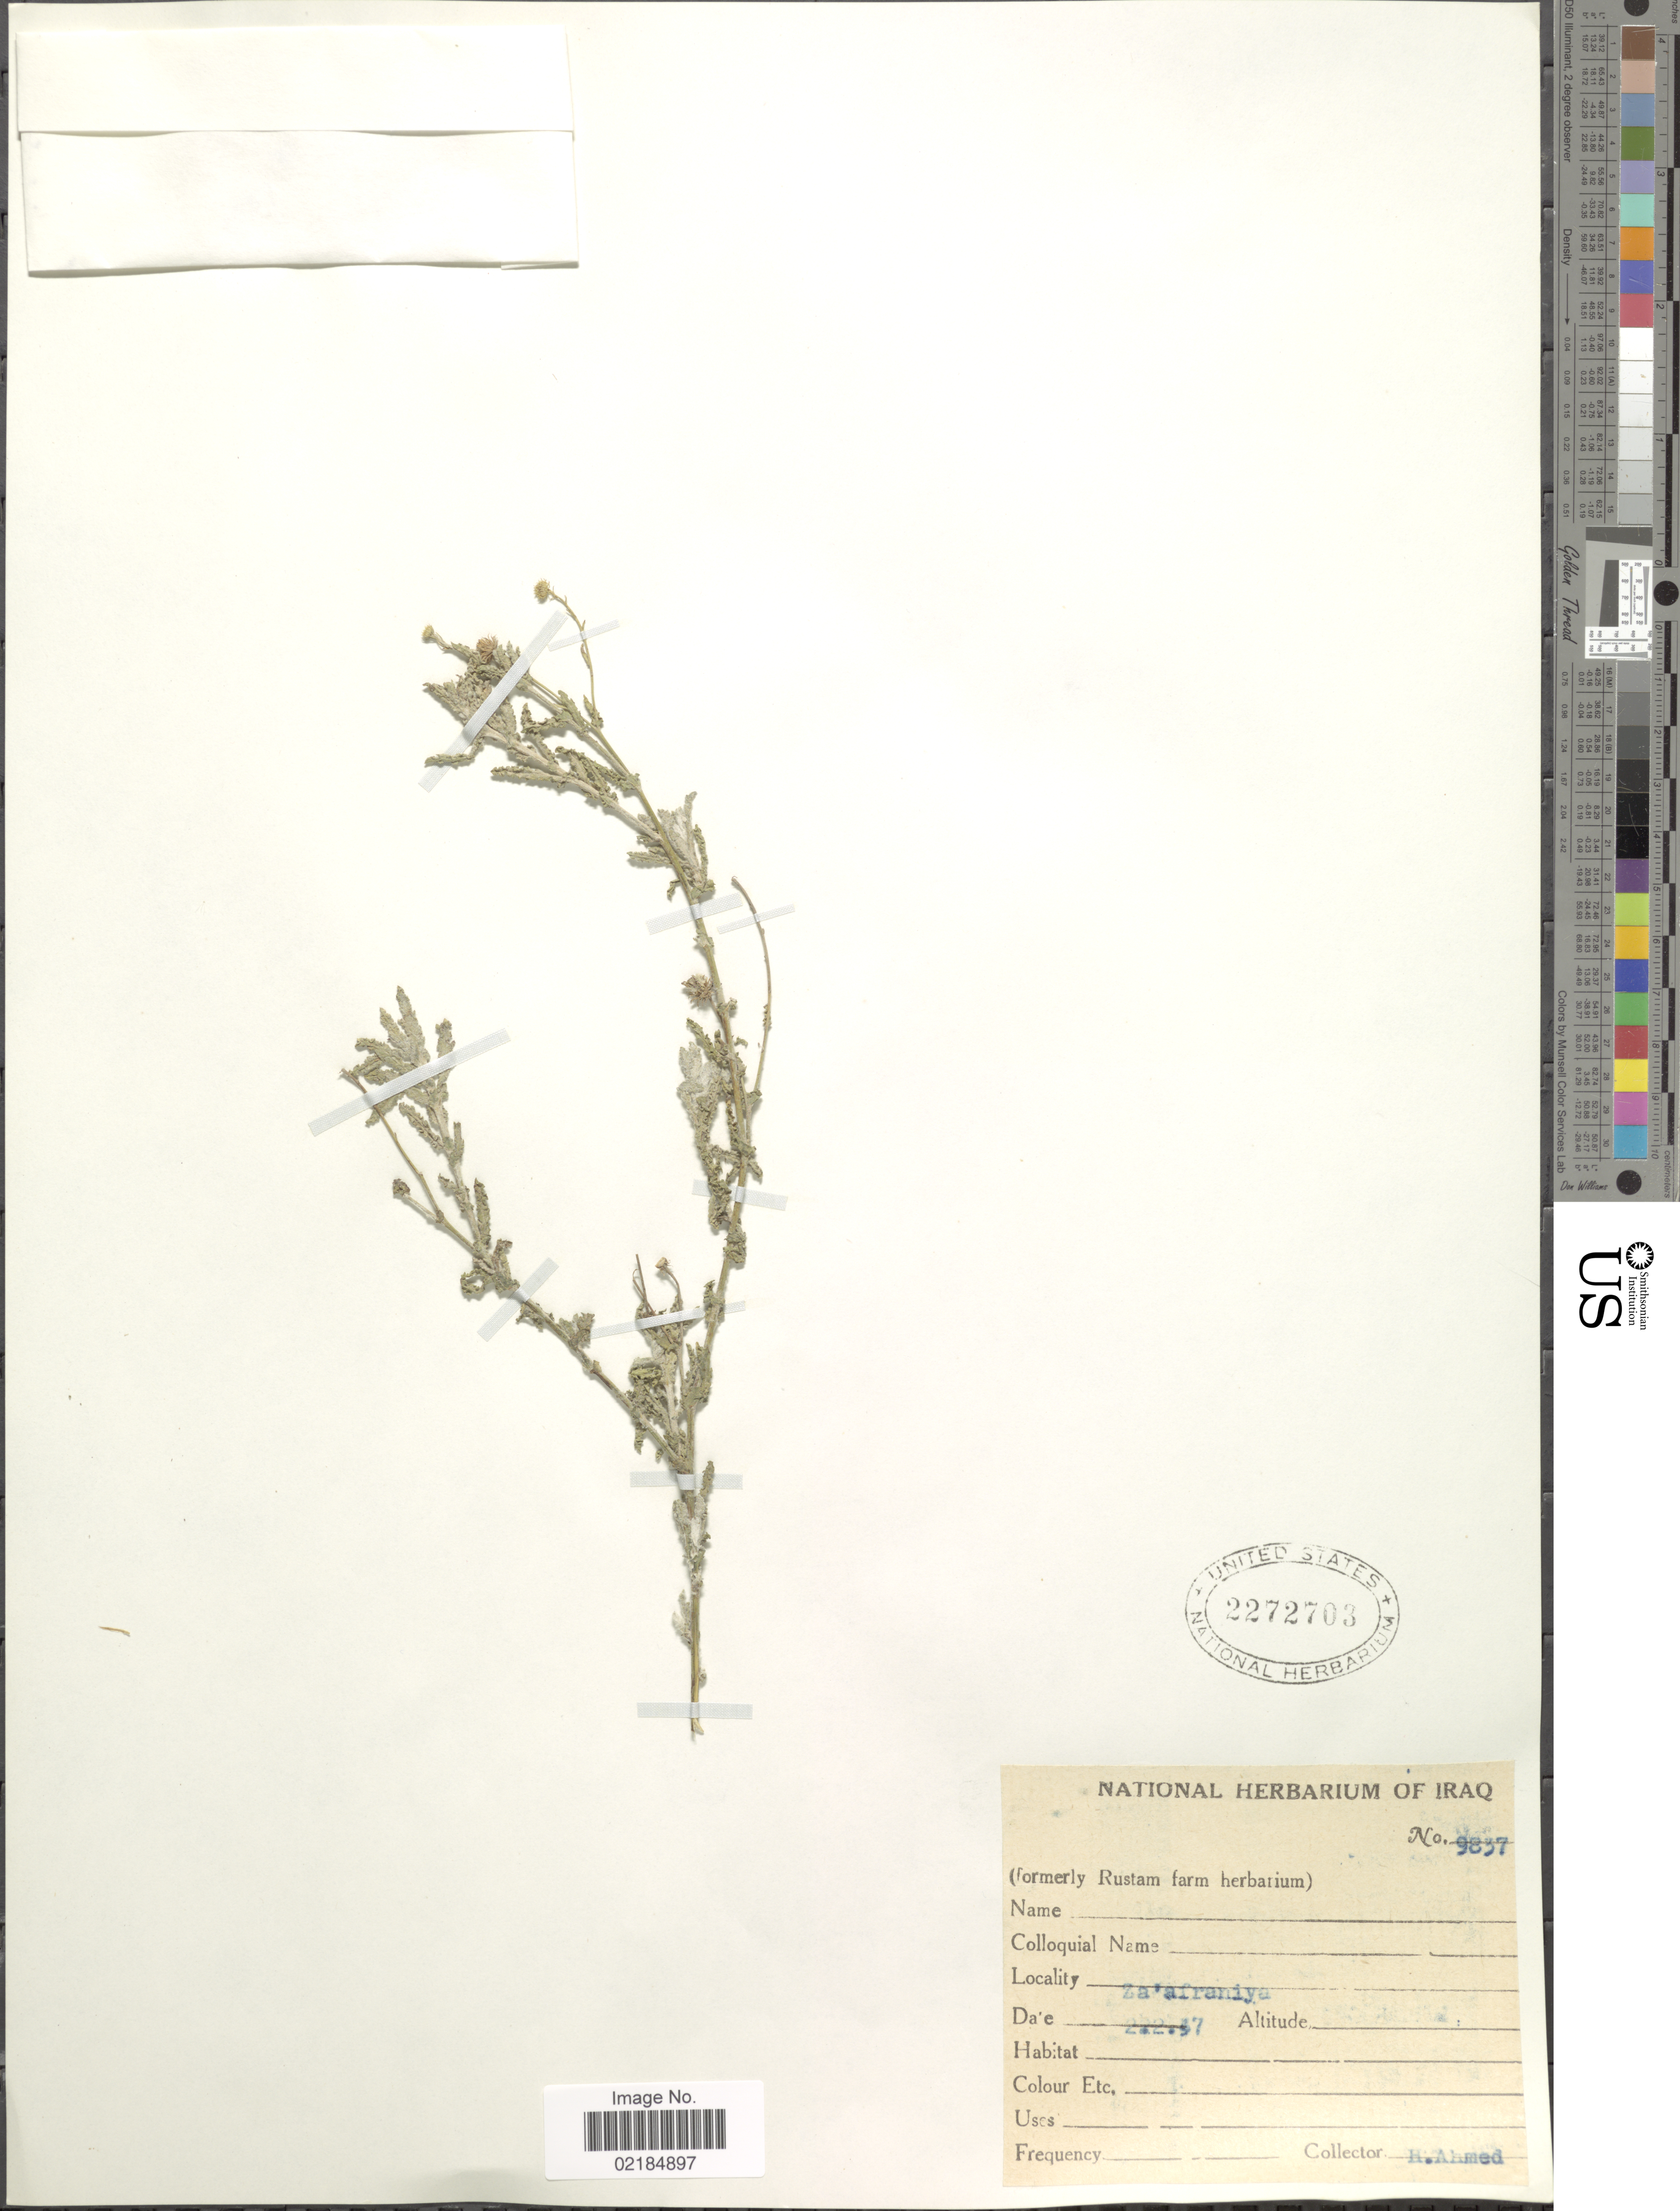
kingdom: Plantae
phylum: Tracheophyta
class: Magnoliopsida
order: Asterales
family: Asteraceae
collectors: H. Ahmed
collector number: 9837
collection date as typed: Transcribed d/m/y: 2/2/37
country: Iraq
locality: Za'afraniya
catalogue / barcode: US 2272703